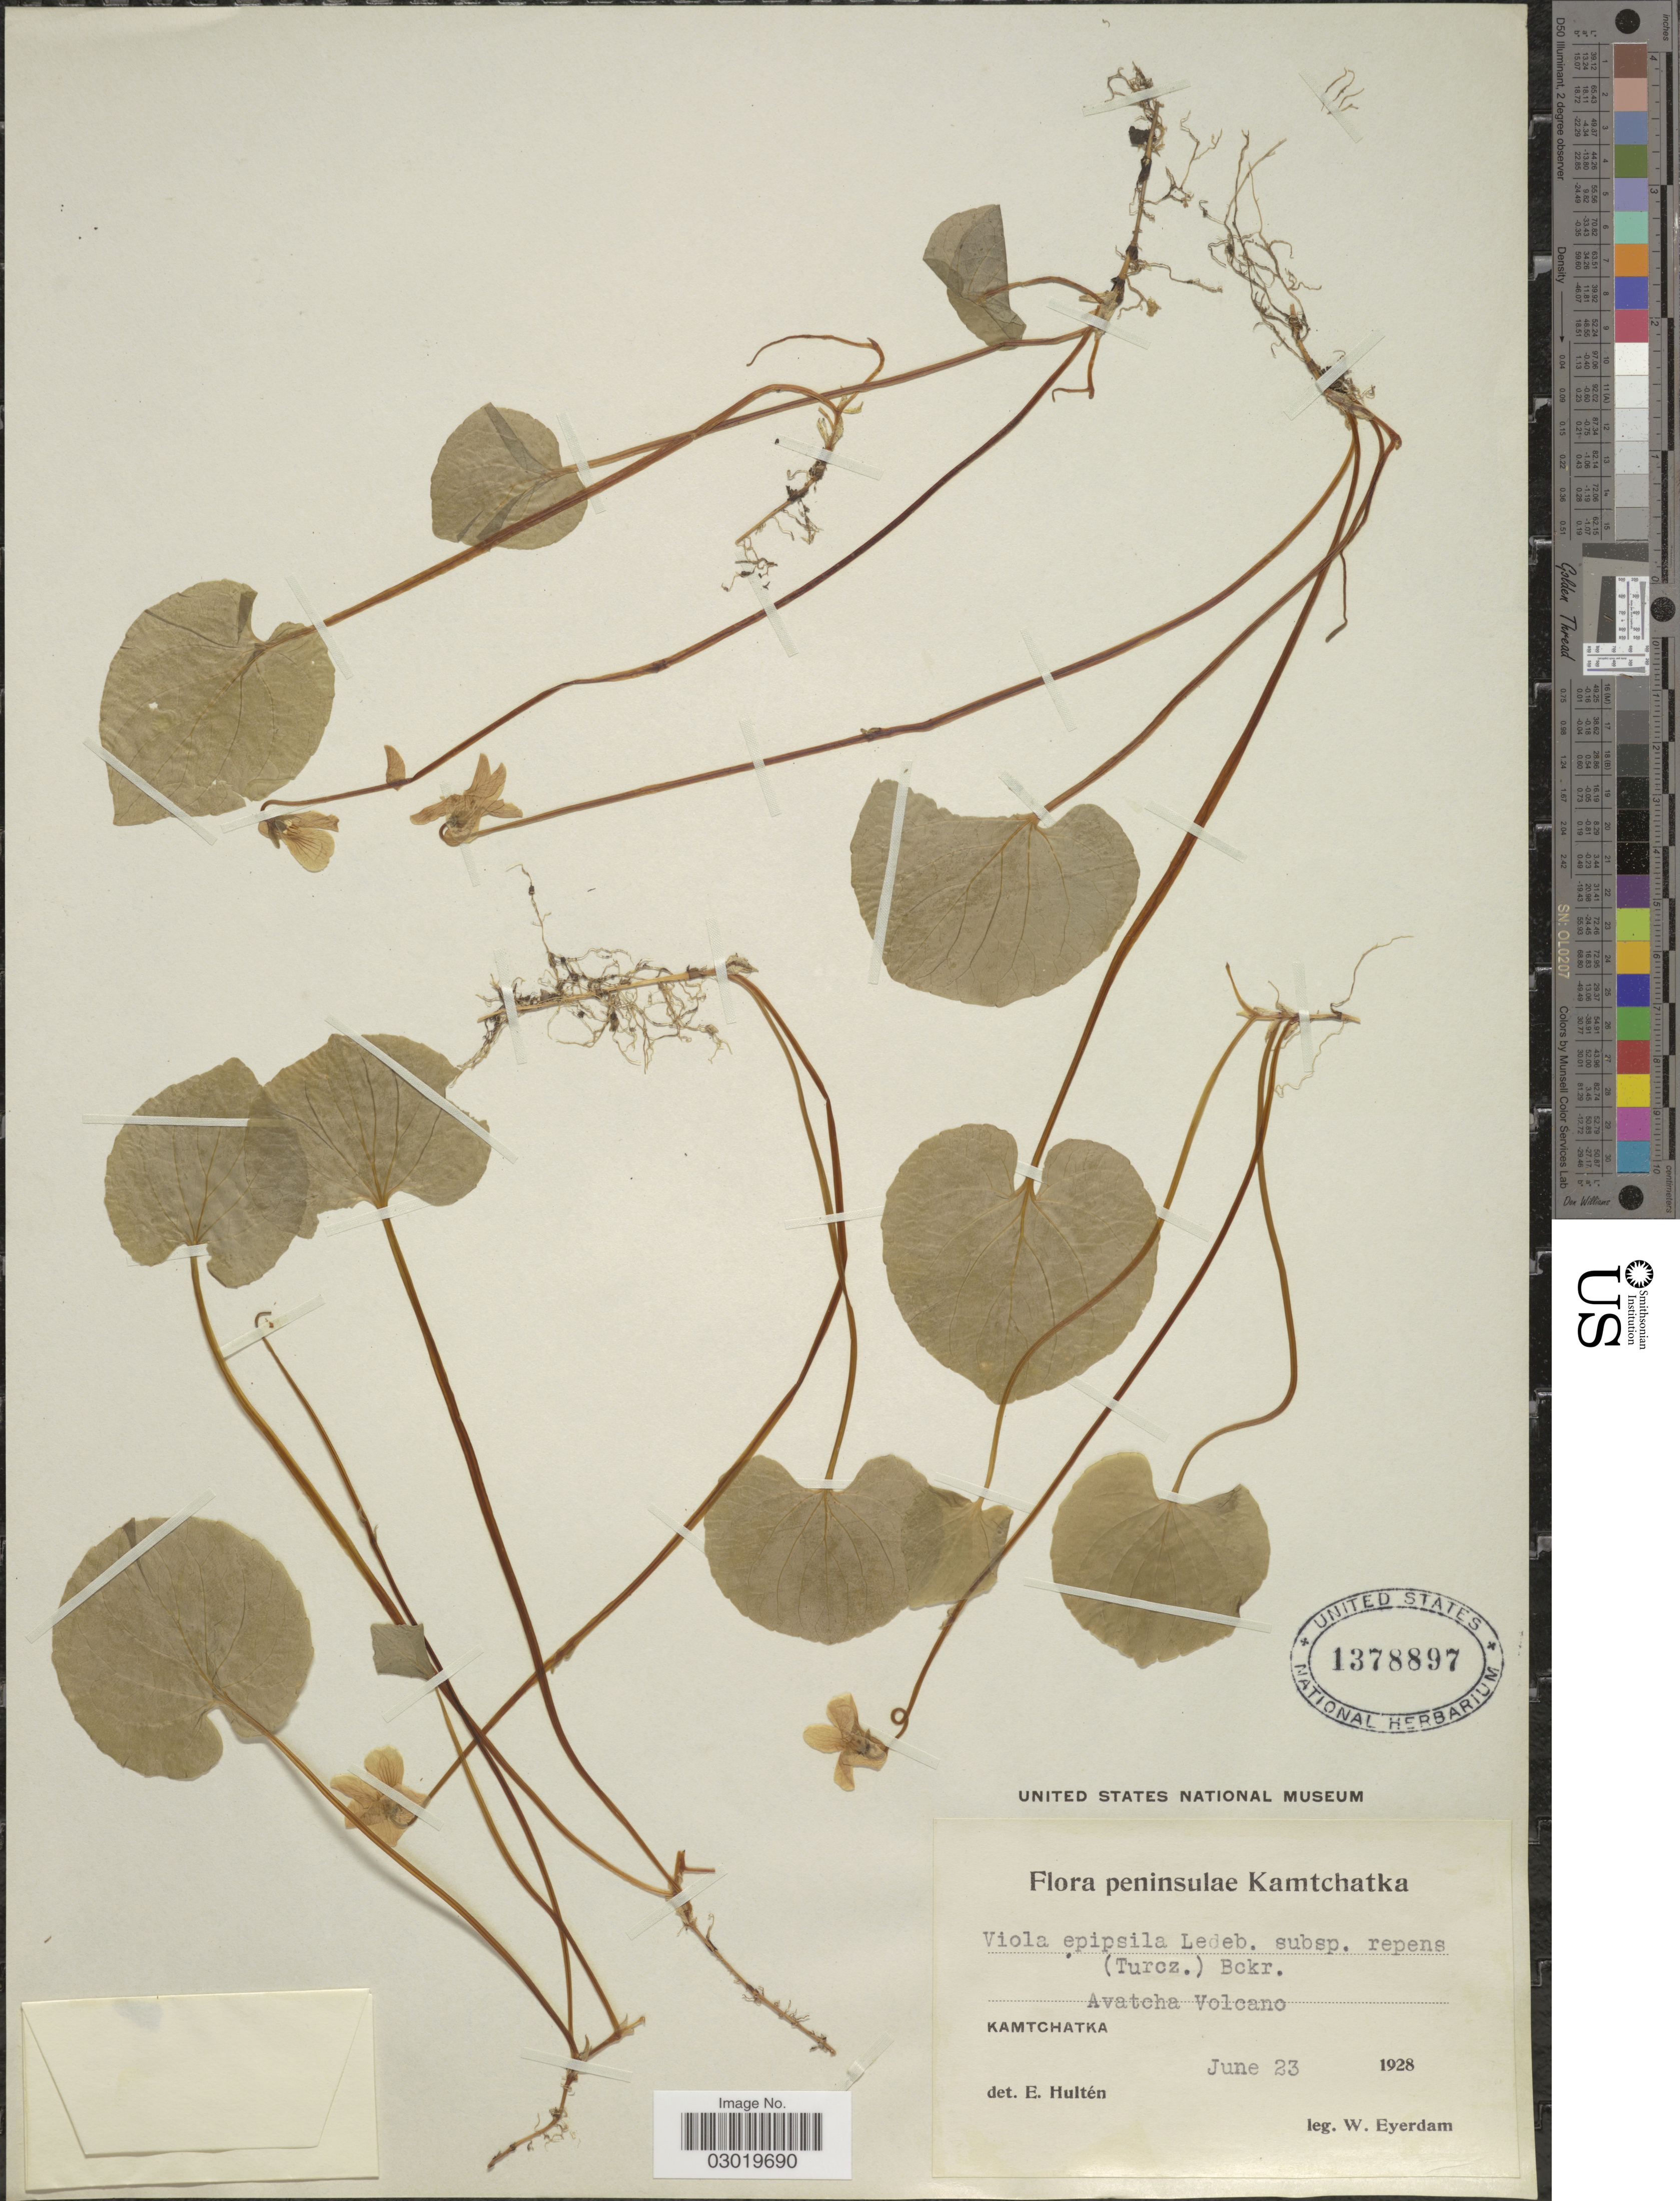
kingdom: Plantae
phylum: Tracheophyta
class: Magnoliopsida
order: Malpighiales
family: Violaceae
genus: Viola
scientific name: Viola epipsila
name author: Ledeb.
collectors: W. J. Eyerdam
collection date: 1928-06-23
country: Russian Federation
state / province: Kamchatka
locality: Peninsulae Kamtchatka. Avatcha Volcano. Kamtchatka.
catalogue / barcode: US 1378897